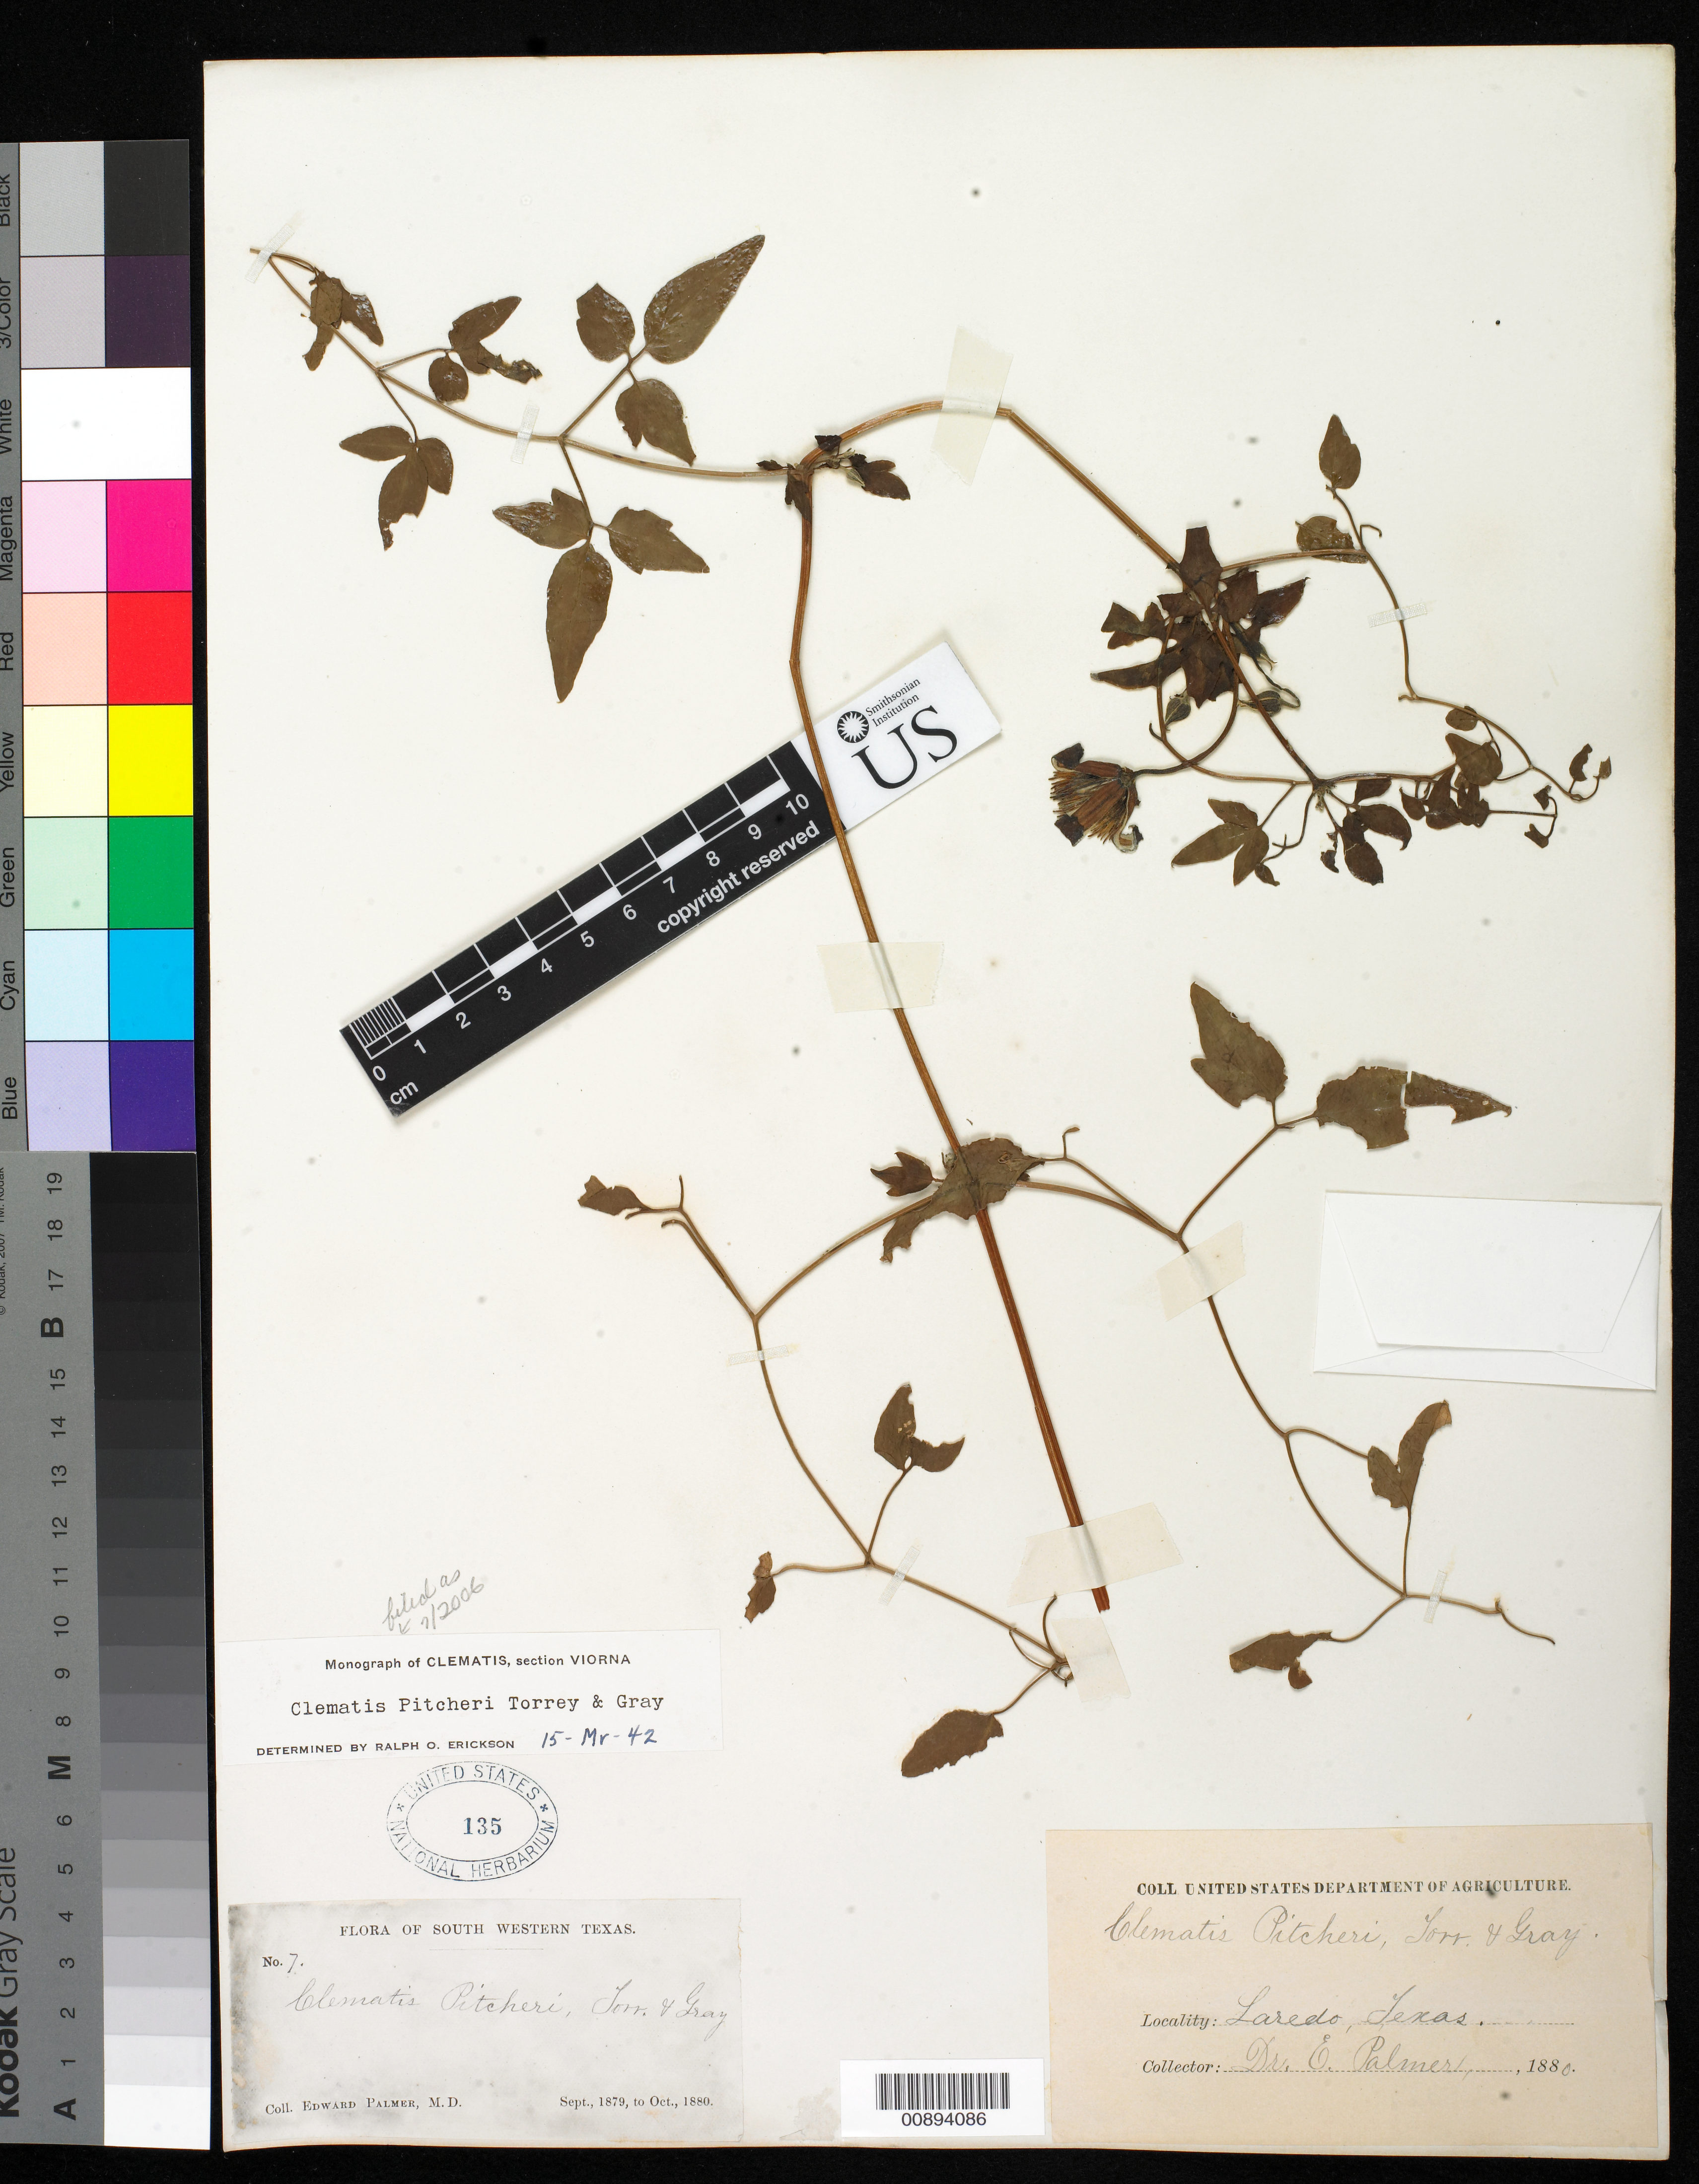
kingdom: Plantae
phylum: Tracheophyta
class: Magnoliopsida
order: Ranunculales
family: Ranunculaceae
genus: Clematis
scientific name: Clematis pitcheri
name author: Torr. & A. Gray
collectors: E. Palmer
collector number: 7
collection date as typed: Sep 1879 to -- Oct 1880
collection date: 1879-09/1880-10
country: United States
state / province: Texas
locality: Laredo, Texas.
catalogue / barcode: US 135